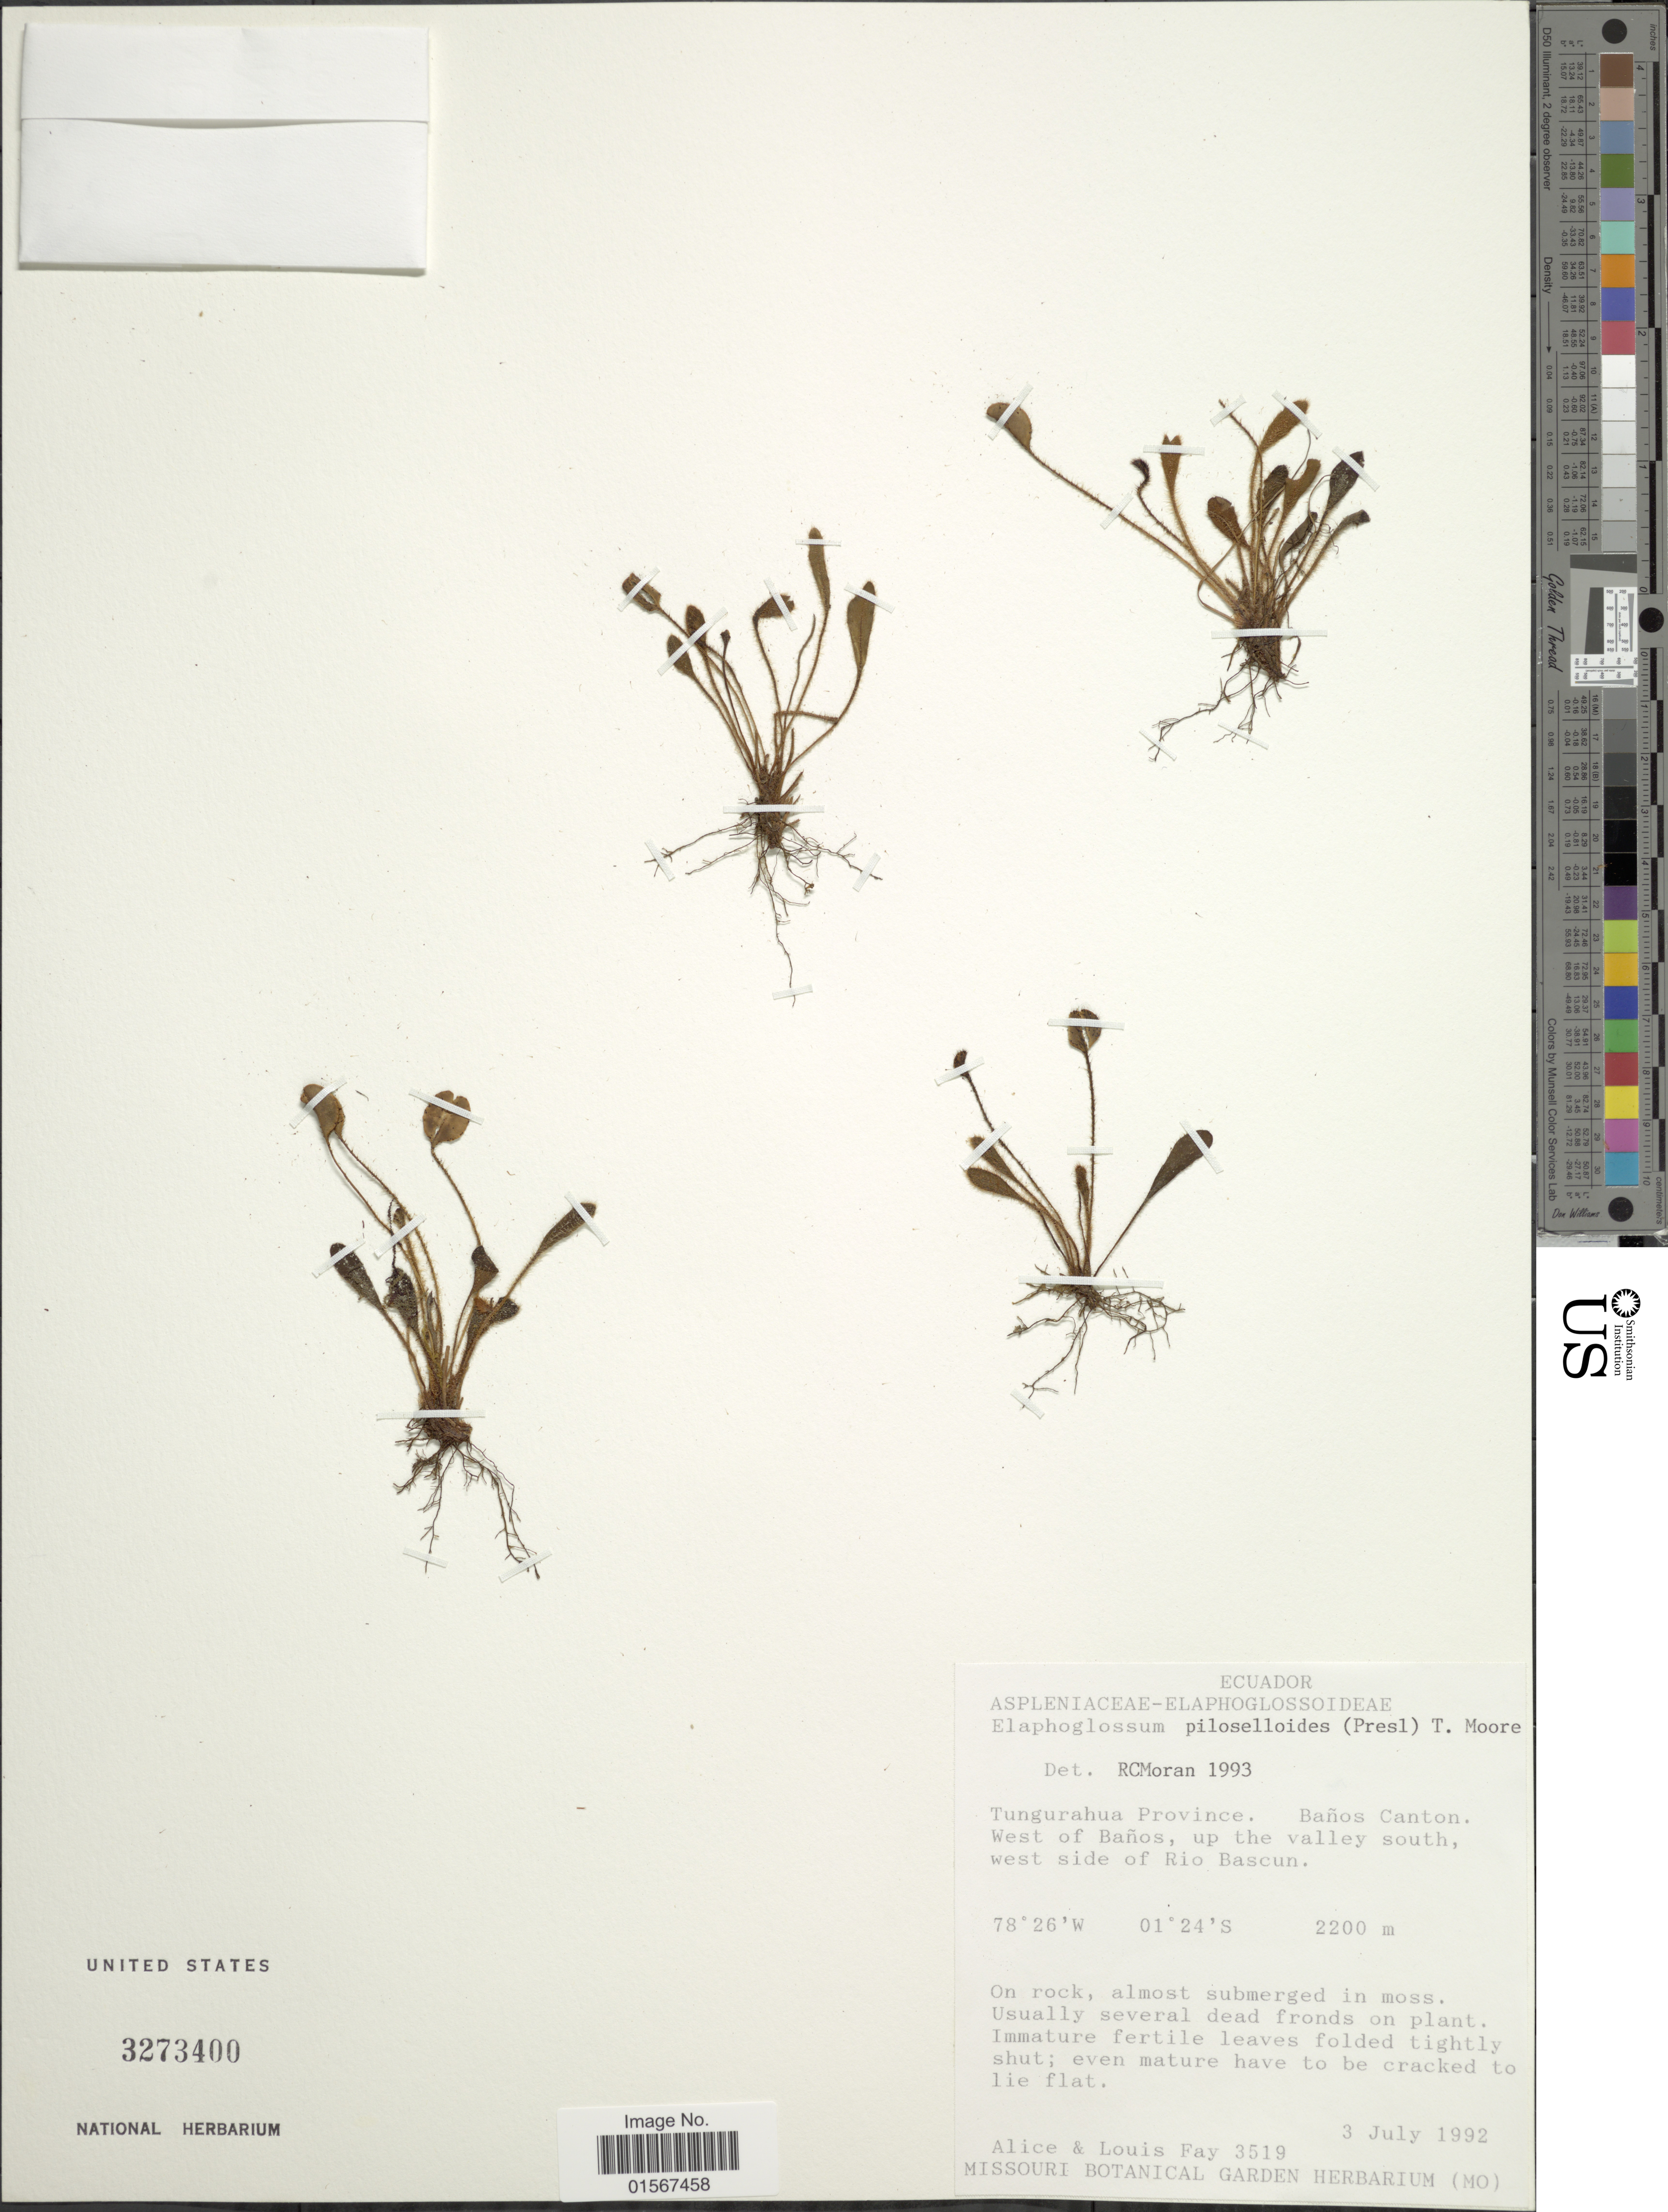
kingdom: Plantae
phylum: Tracheophyta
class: Polypodiopsida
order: Polypodiales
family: Dryopteridaceae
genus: Elaphoglossum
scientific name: Elaphoglossum piloselloides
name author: (C. Presl) T. Moore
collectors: A. Fay & L. Fay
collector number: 3519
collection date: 1992-07-03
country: Ecuador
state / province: Tungurahua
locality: Ecuador, Tungurahua Province, Baños Canton. West of Baños, up the valley south, west side of Rio Bascun.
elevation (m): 2200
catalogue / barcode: US 3273400